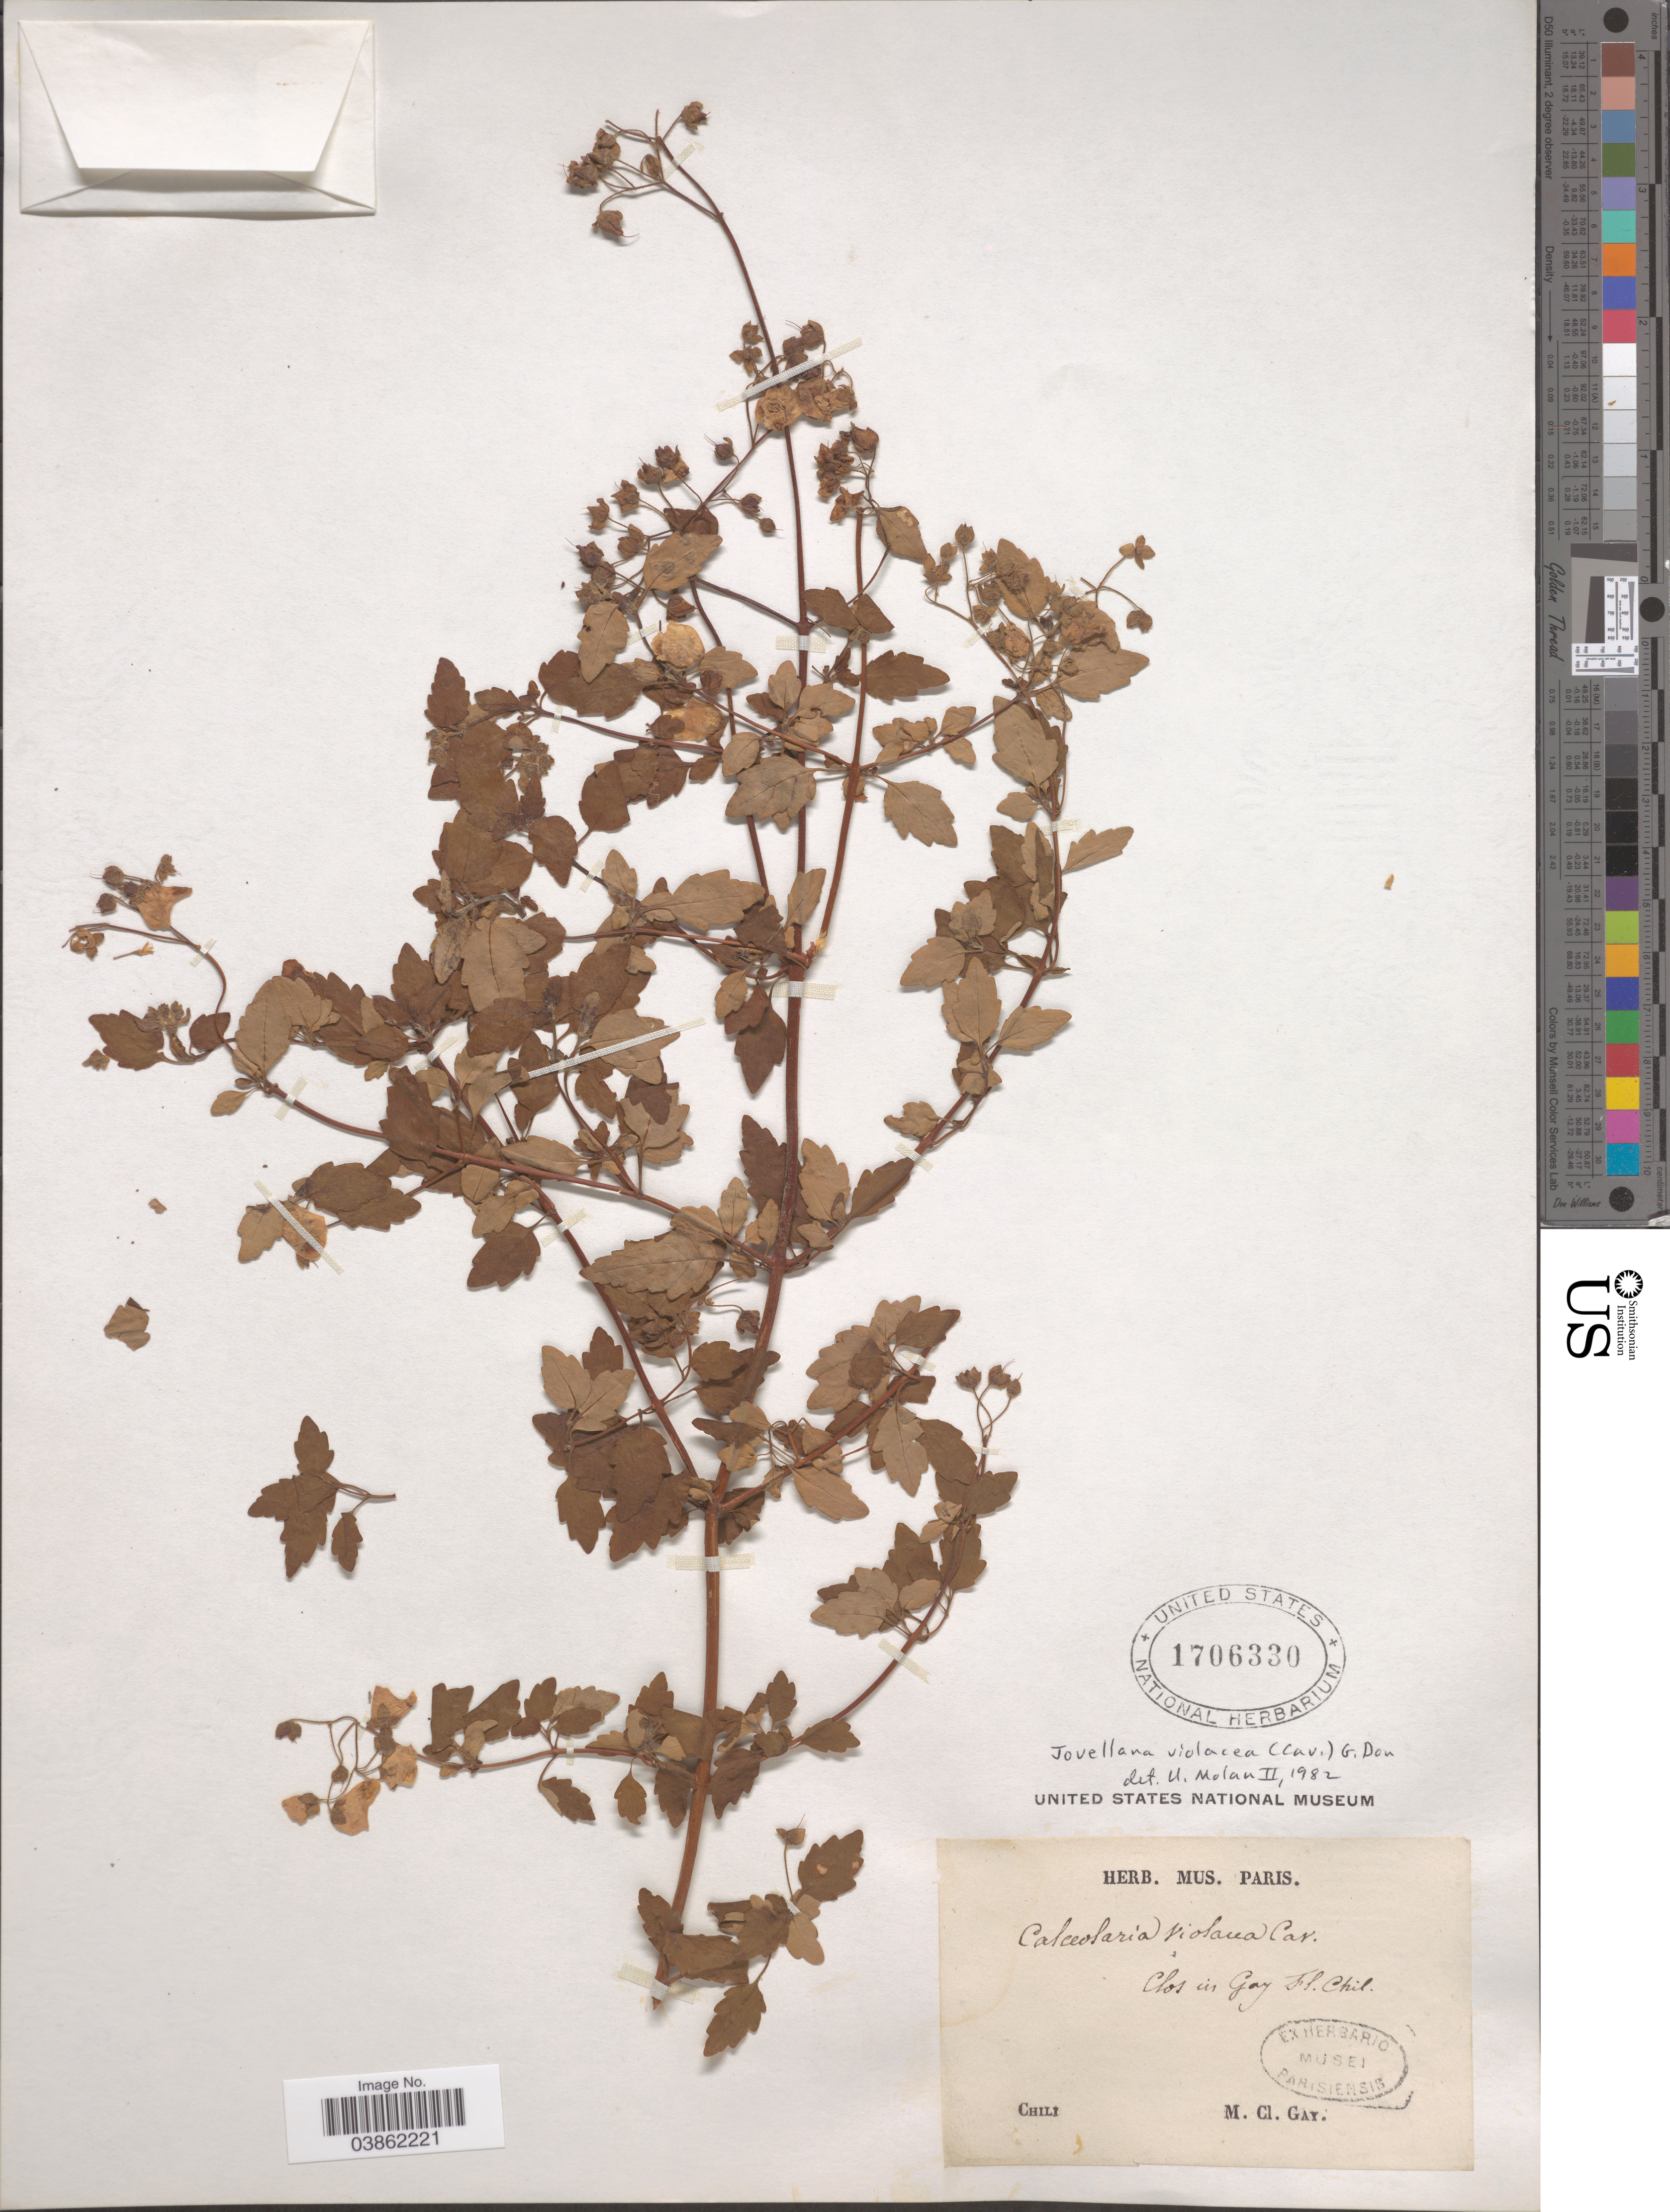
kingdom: Plantae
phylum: Tracheophyta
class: Magnoliopsida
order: Lamiales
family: Calceolariaceae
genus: Jovellana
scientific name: Jovellana violacea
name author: (Cav.) G. Don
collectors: M. Gay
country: Chile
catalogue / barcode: US 1706330